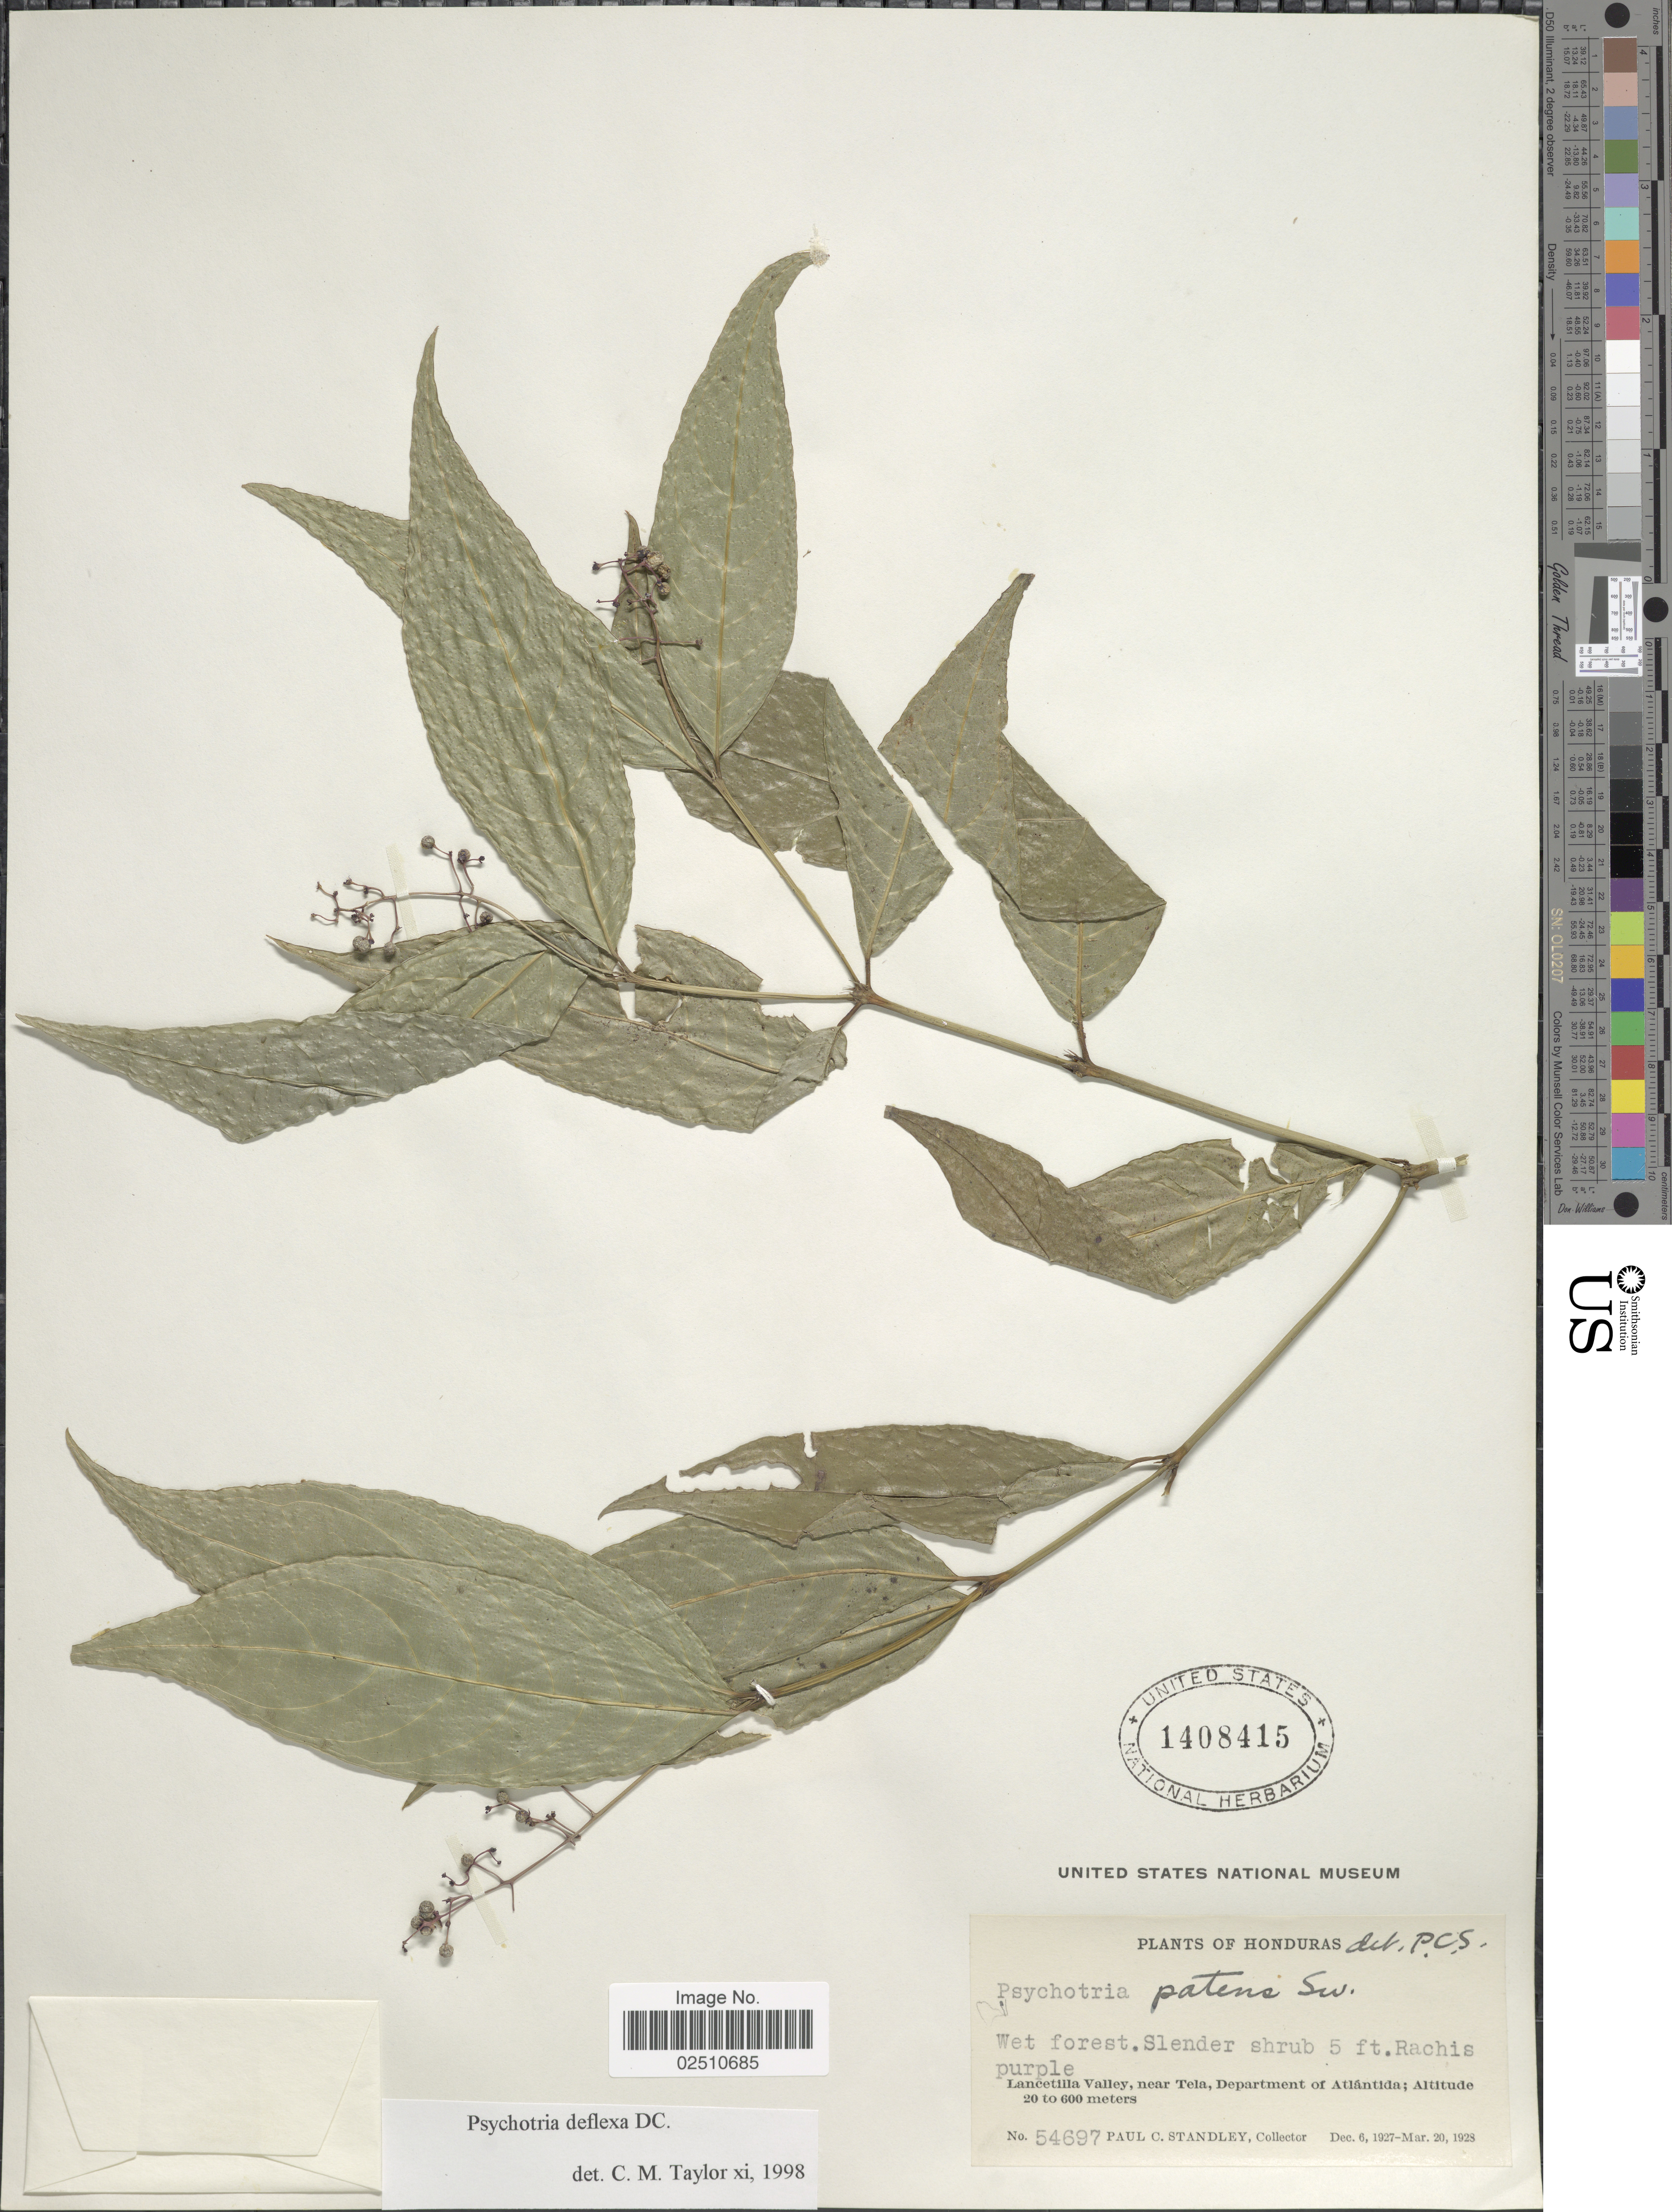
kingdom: Plantae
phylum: Tracheophyta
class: Magnoliopsida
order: Gentianales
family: Rubiaceae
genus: Psychotria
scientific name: Psychotria deflexa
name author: DC.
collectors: P. C. Standley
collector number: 54697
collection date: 1927-12-06/1928-03-20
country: Honduras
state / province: Atlántida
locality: Lancetilla Valley, near Tela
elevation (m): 20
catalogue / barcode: US 1408415